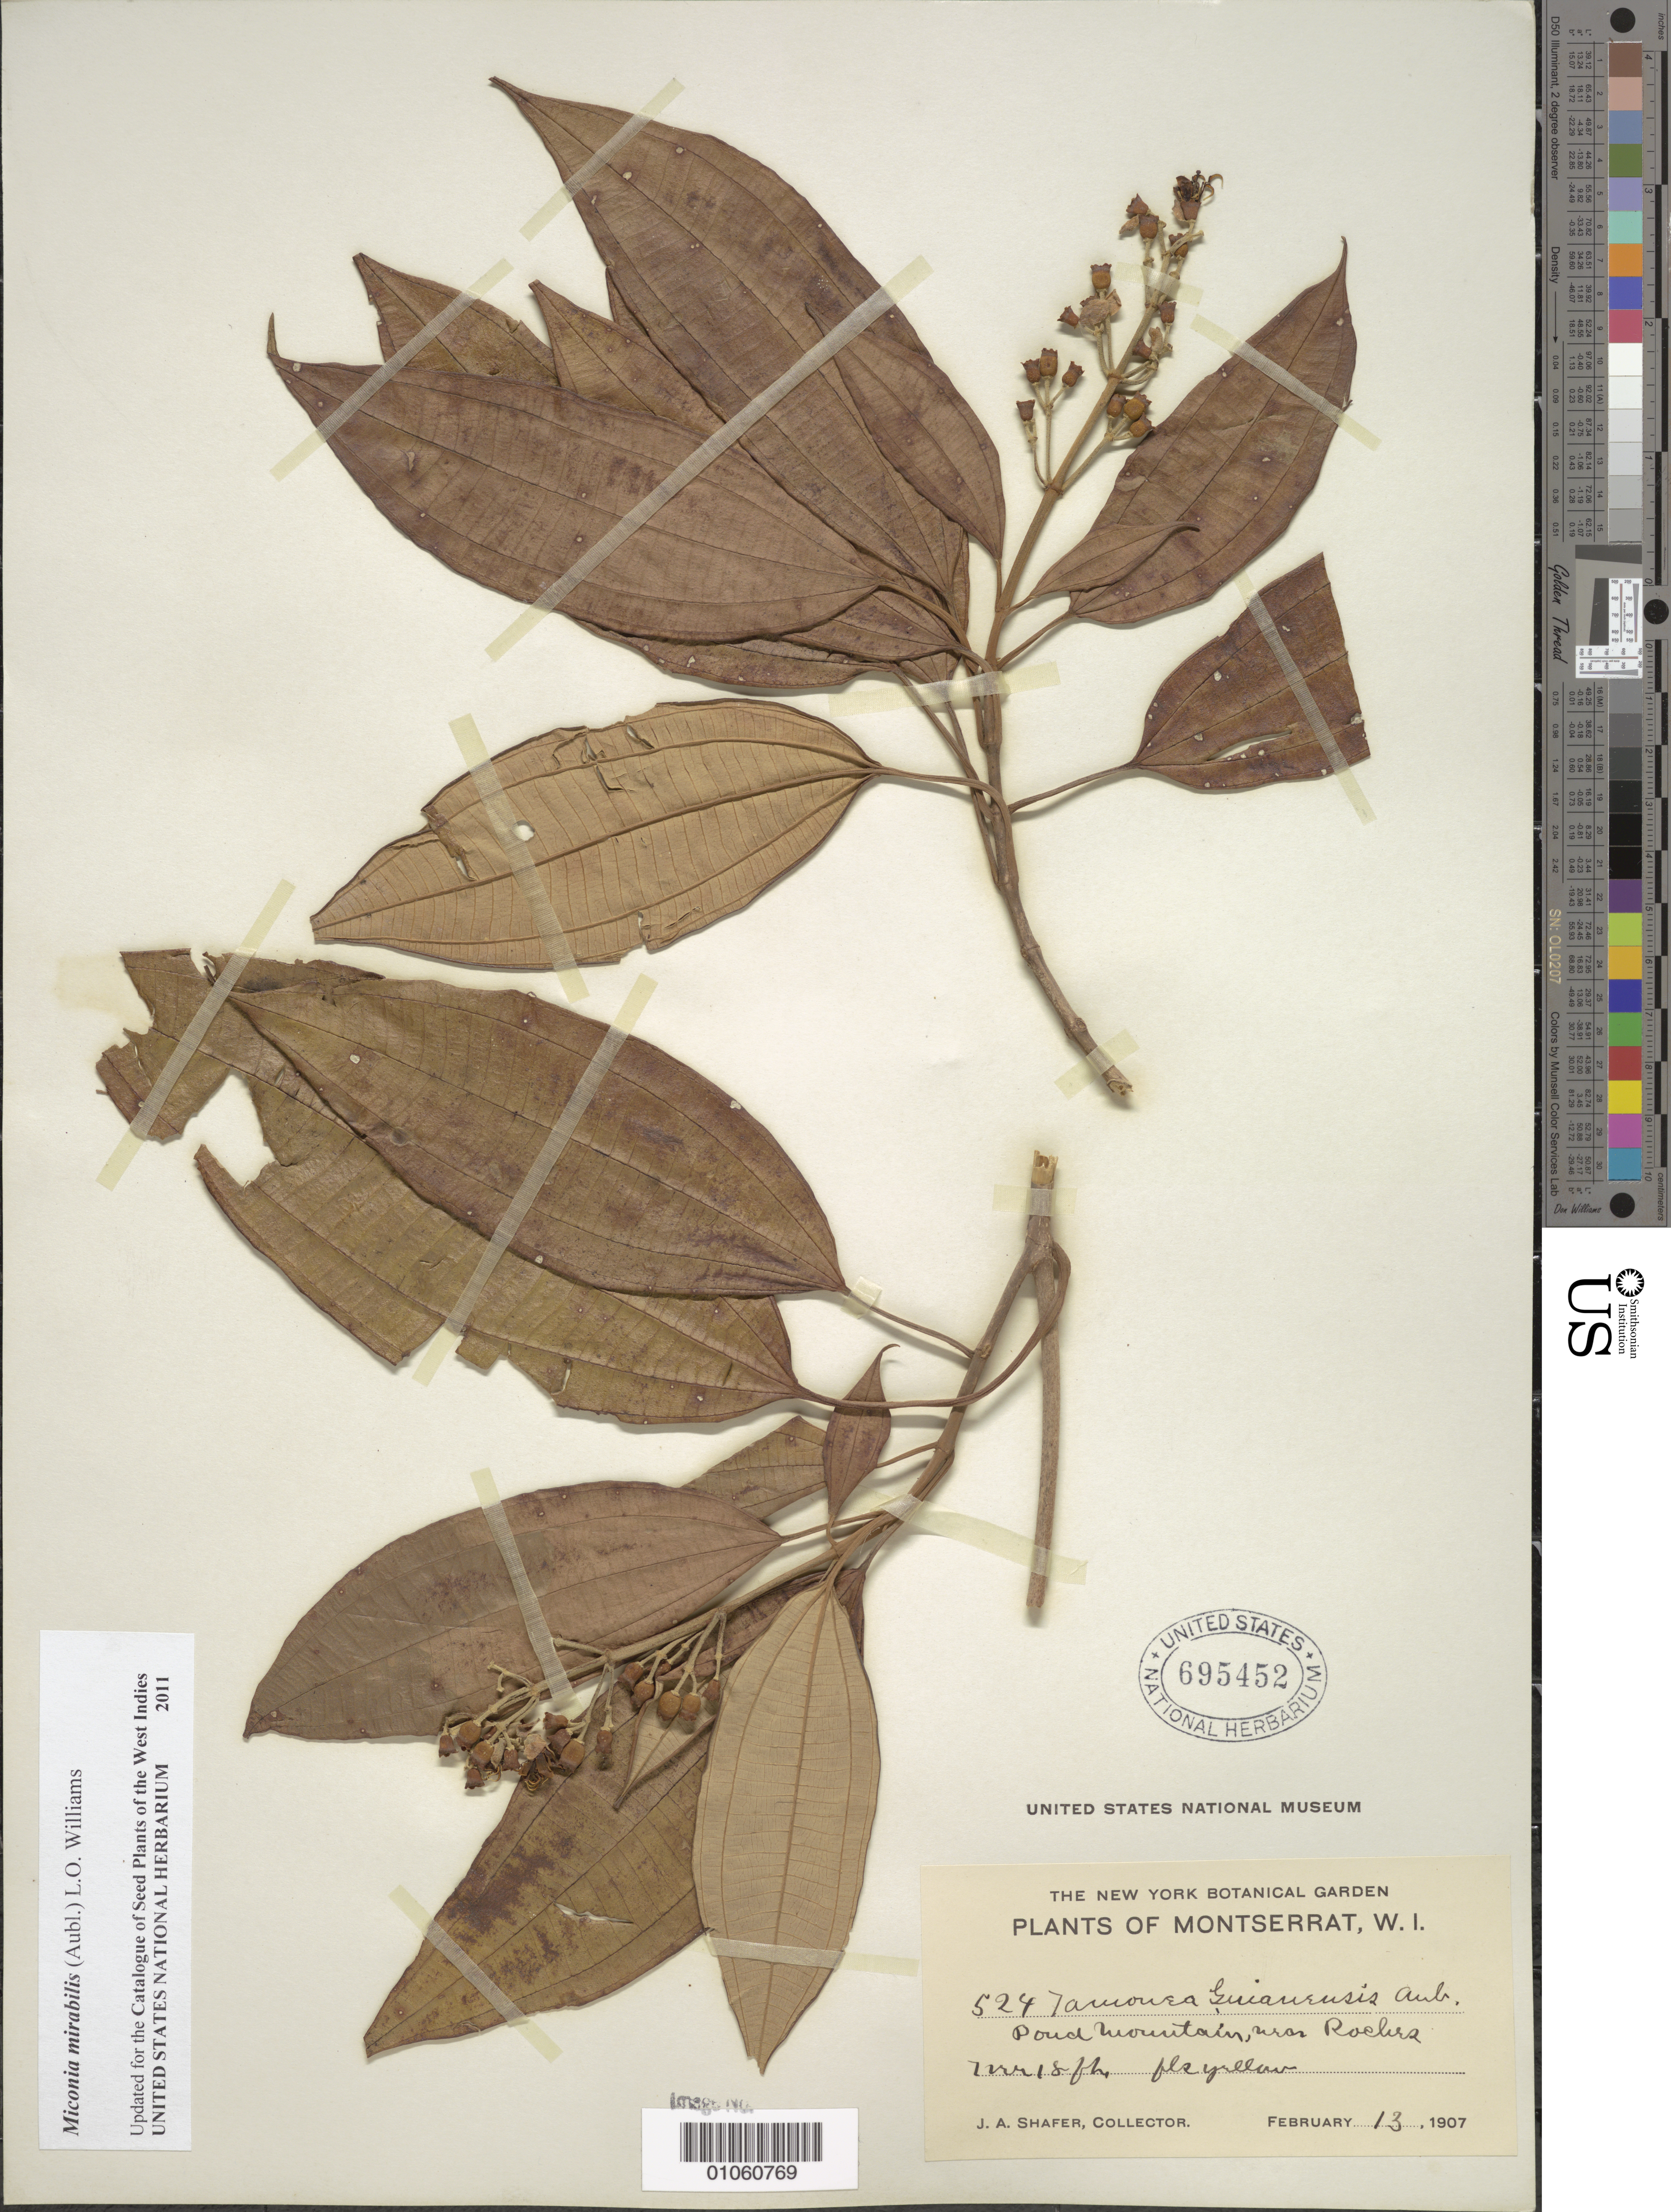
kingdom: Plantae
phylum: Tracheophyta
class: Magnoliopsida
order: Myrtales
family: Melastomataceae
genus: Miconia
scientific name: Miconia mirabilis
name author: (Aubl.) L.O. Williams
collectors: J. A. Shafer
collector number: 524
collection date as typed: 13 Feb 1907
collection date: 1907-02-13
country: Montserrat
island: Montserrat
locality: Pond Mountain, near Rochers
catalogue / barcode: US 695452